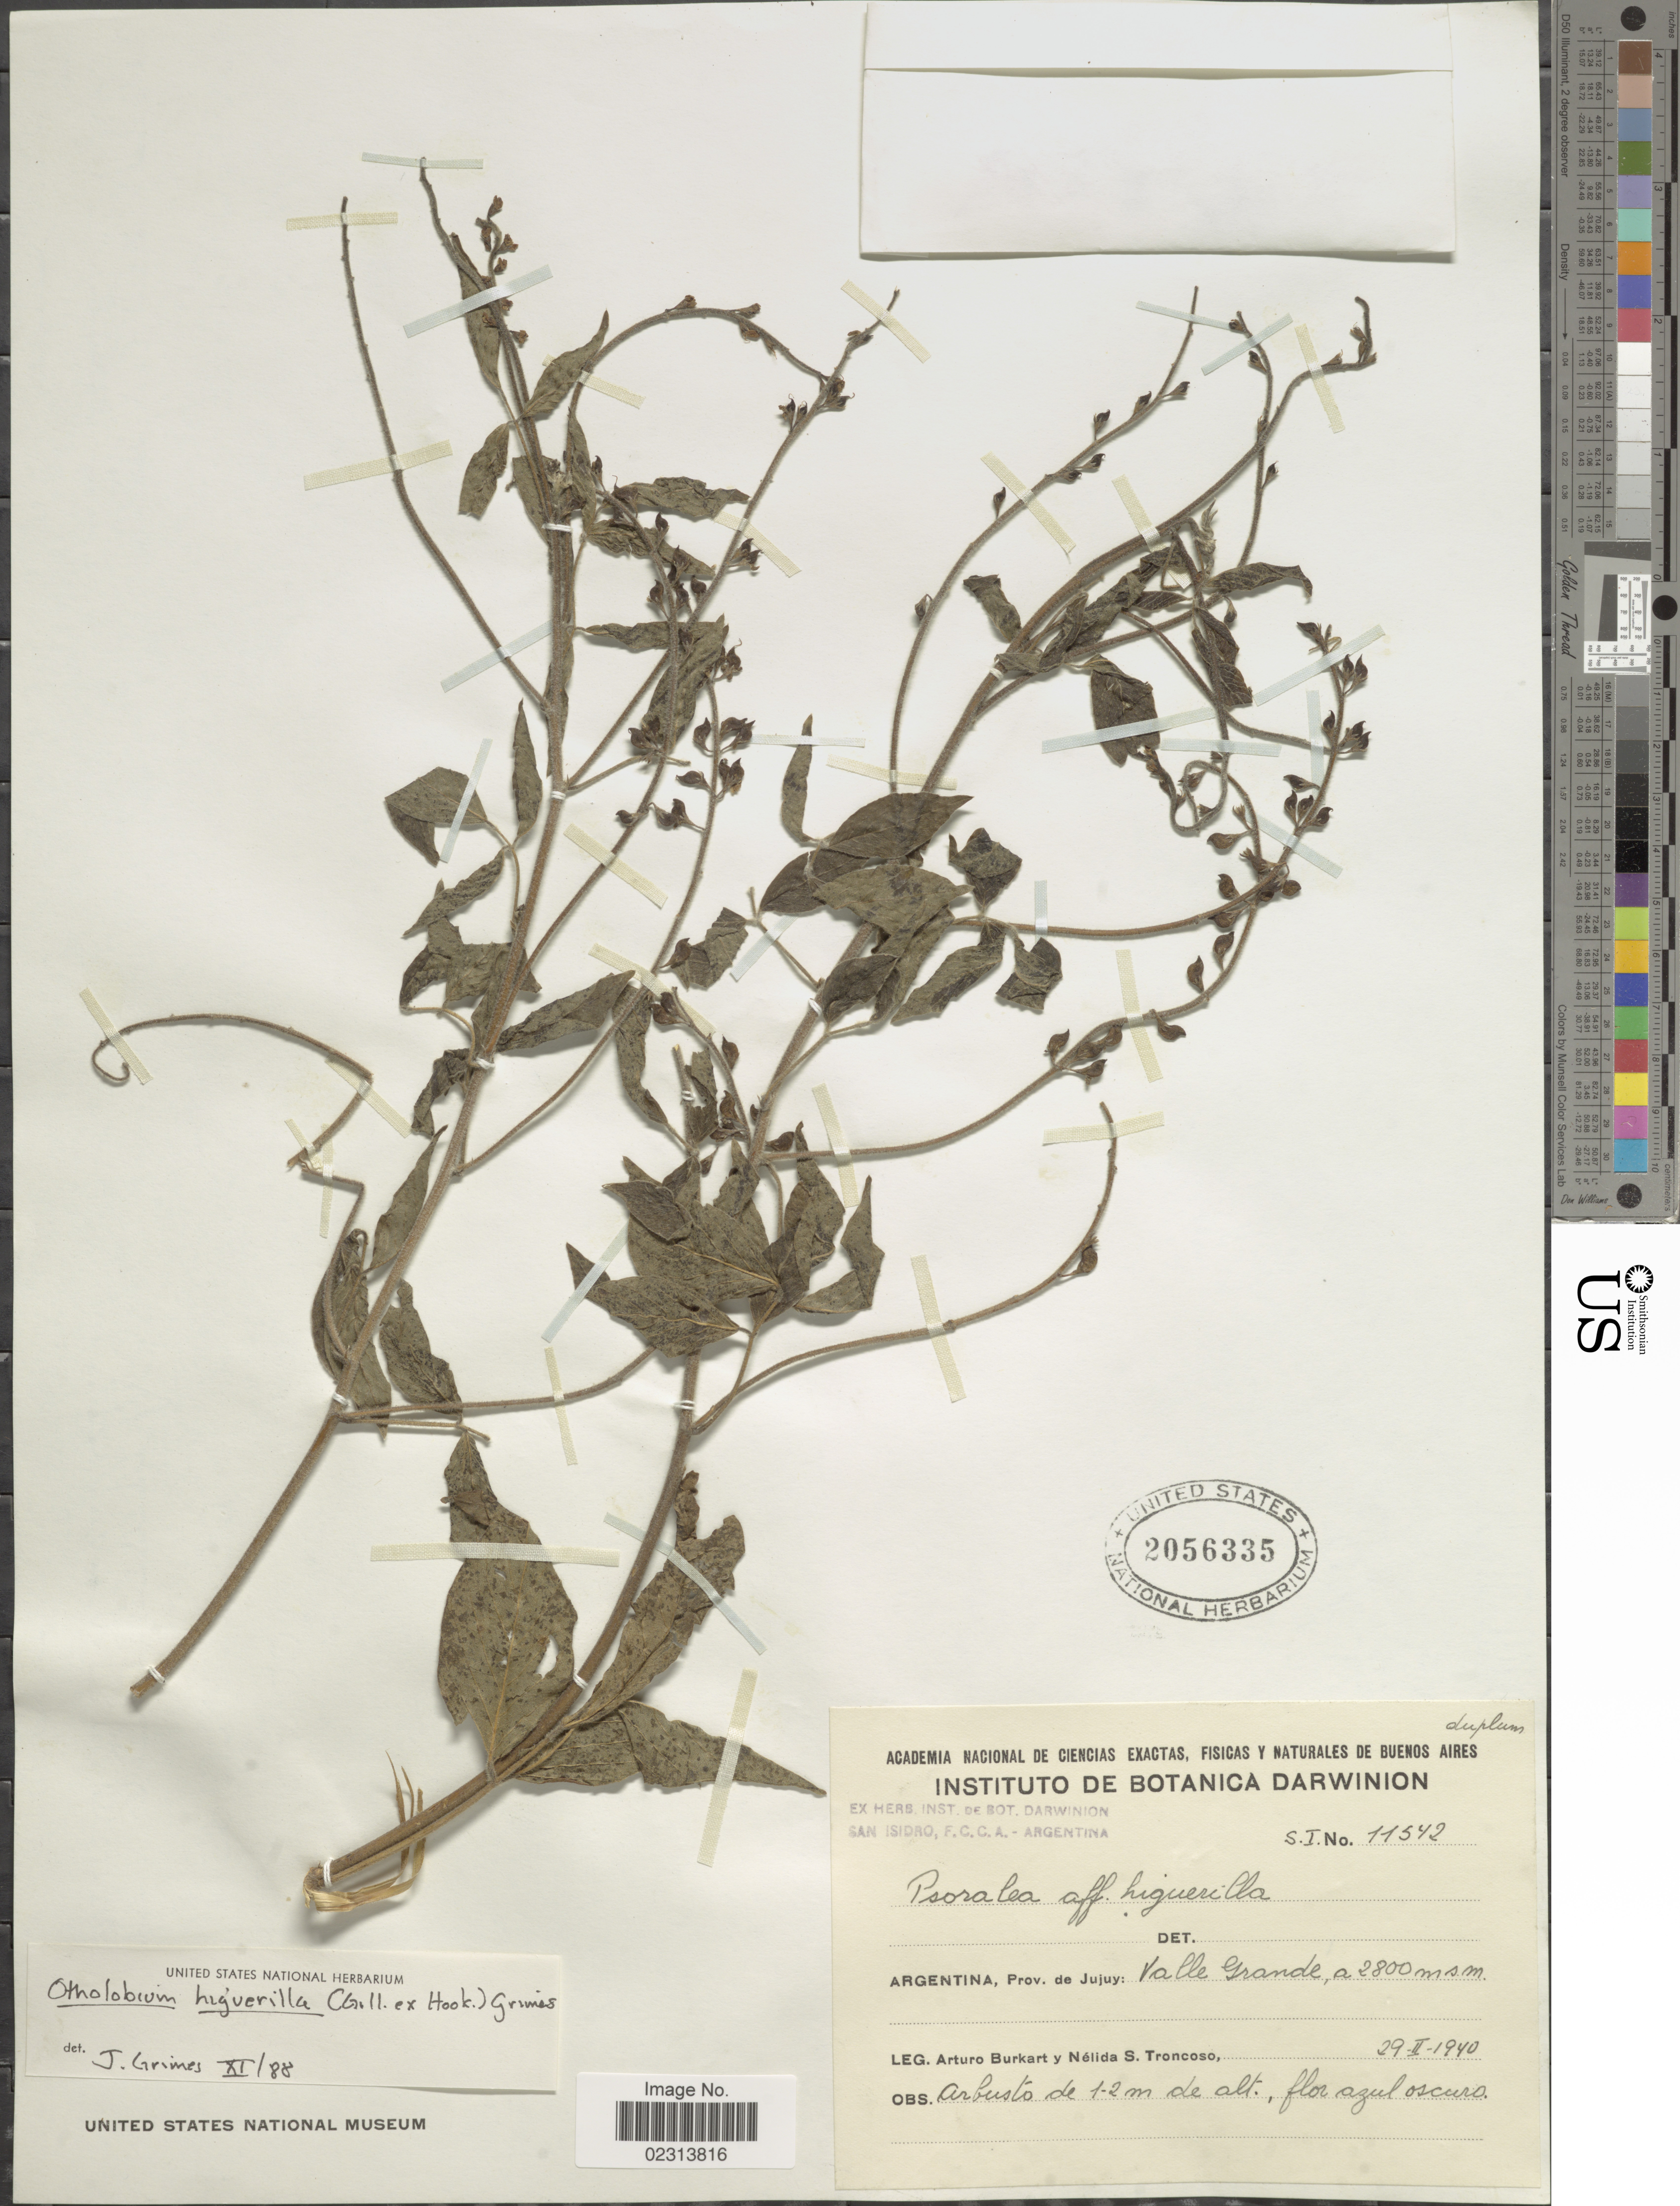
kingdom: Plantae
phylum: Tracheophyta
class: Magnoliopsida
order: Fabales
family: Fabaceae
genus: Otholobium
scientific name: Otholobium higuerilla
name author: (Gillies ex Hook.) J.W. Grimes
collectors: A. E. Burkart & N. S. Troncoso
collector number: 11542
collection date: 1940-02-29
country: Argentina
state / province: Jujuy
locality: Argentina, Prov. de Jujuy: Valle Grande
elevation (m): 2800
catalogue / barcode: US 2056335